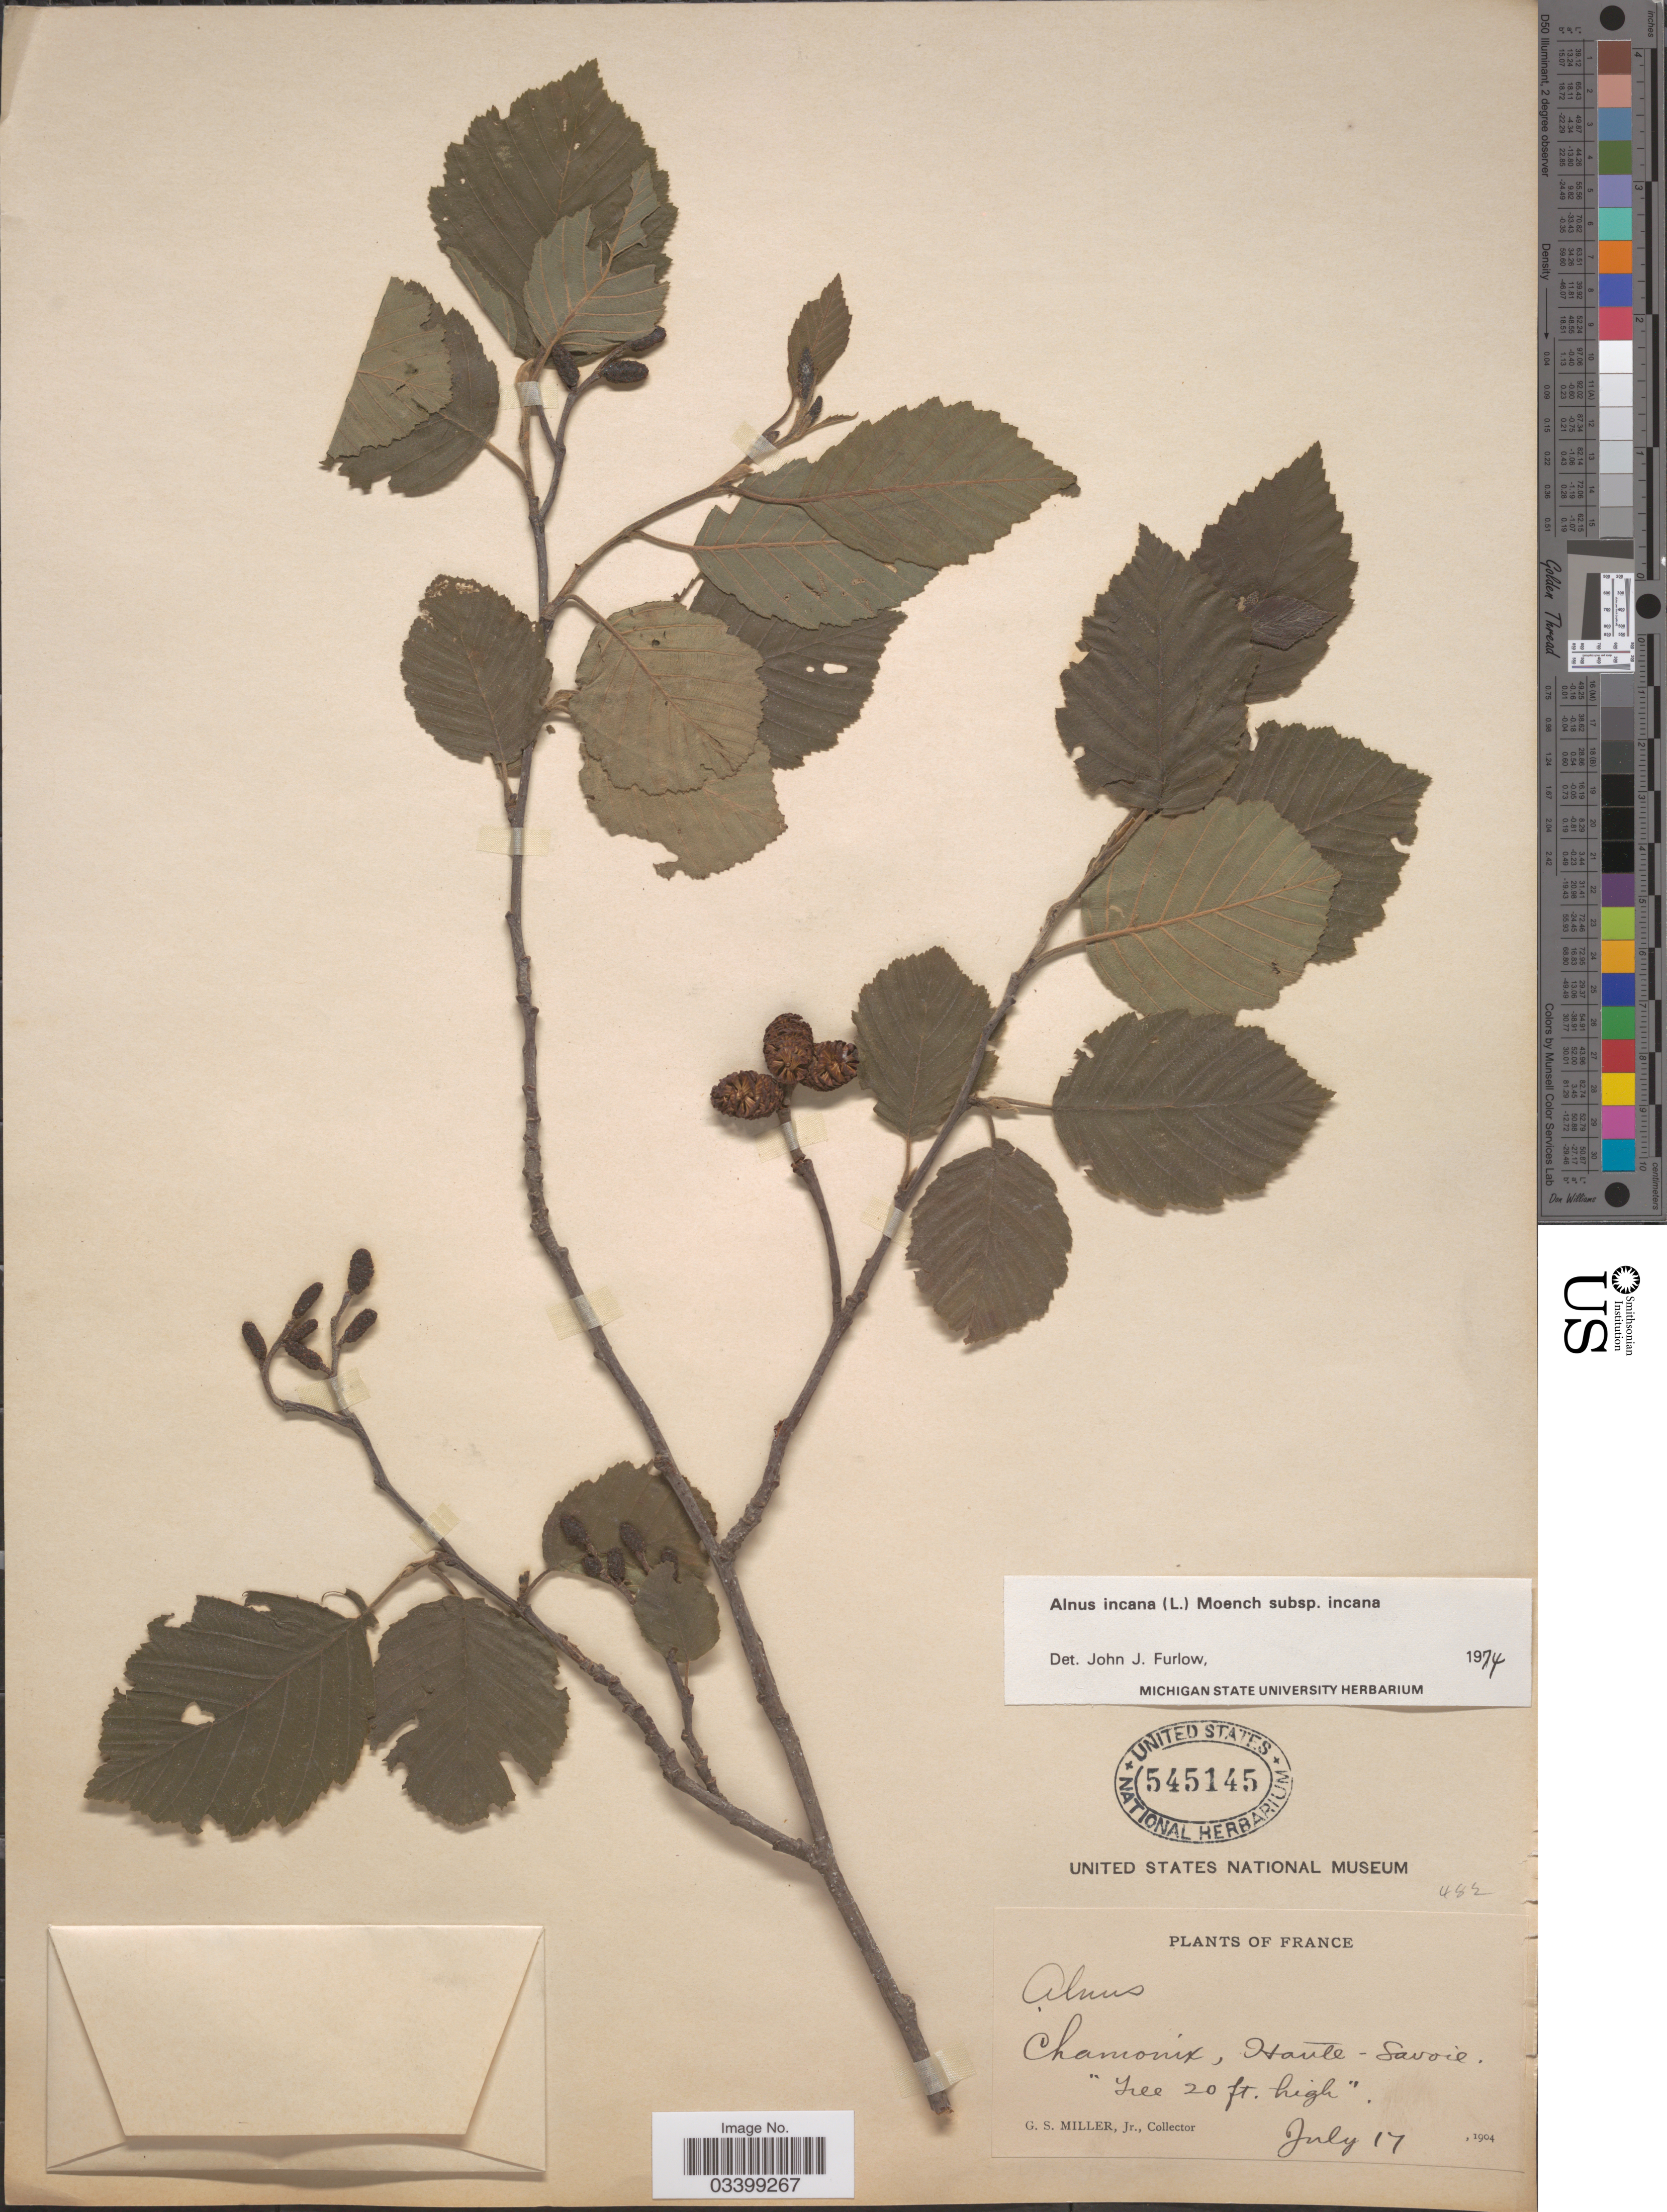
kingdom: Plantae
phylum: Tracheophyta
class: Magnoliopsida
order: Fagales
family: Betulaceae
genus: Alnus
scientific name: Alnus incana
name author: (L.) Moench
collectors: G. S. Miller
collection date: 1904-07-17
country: France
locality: Chamonix, Haute-Savoie.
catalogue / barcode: US 545145